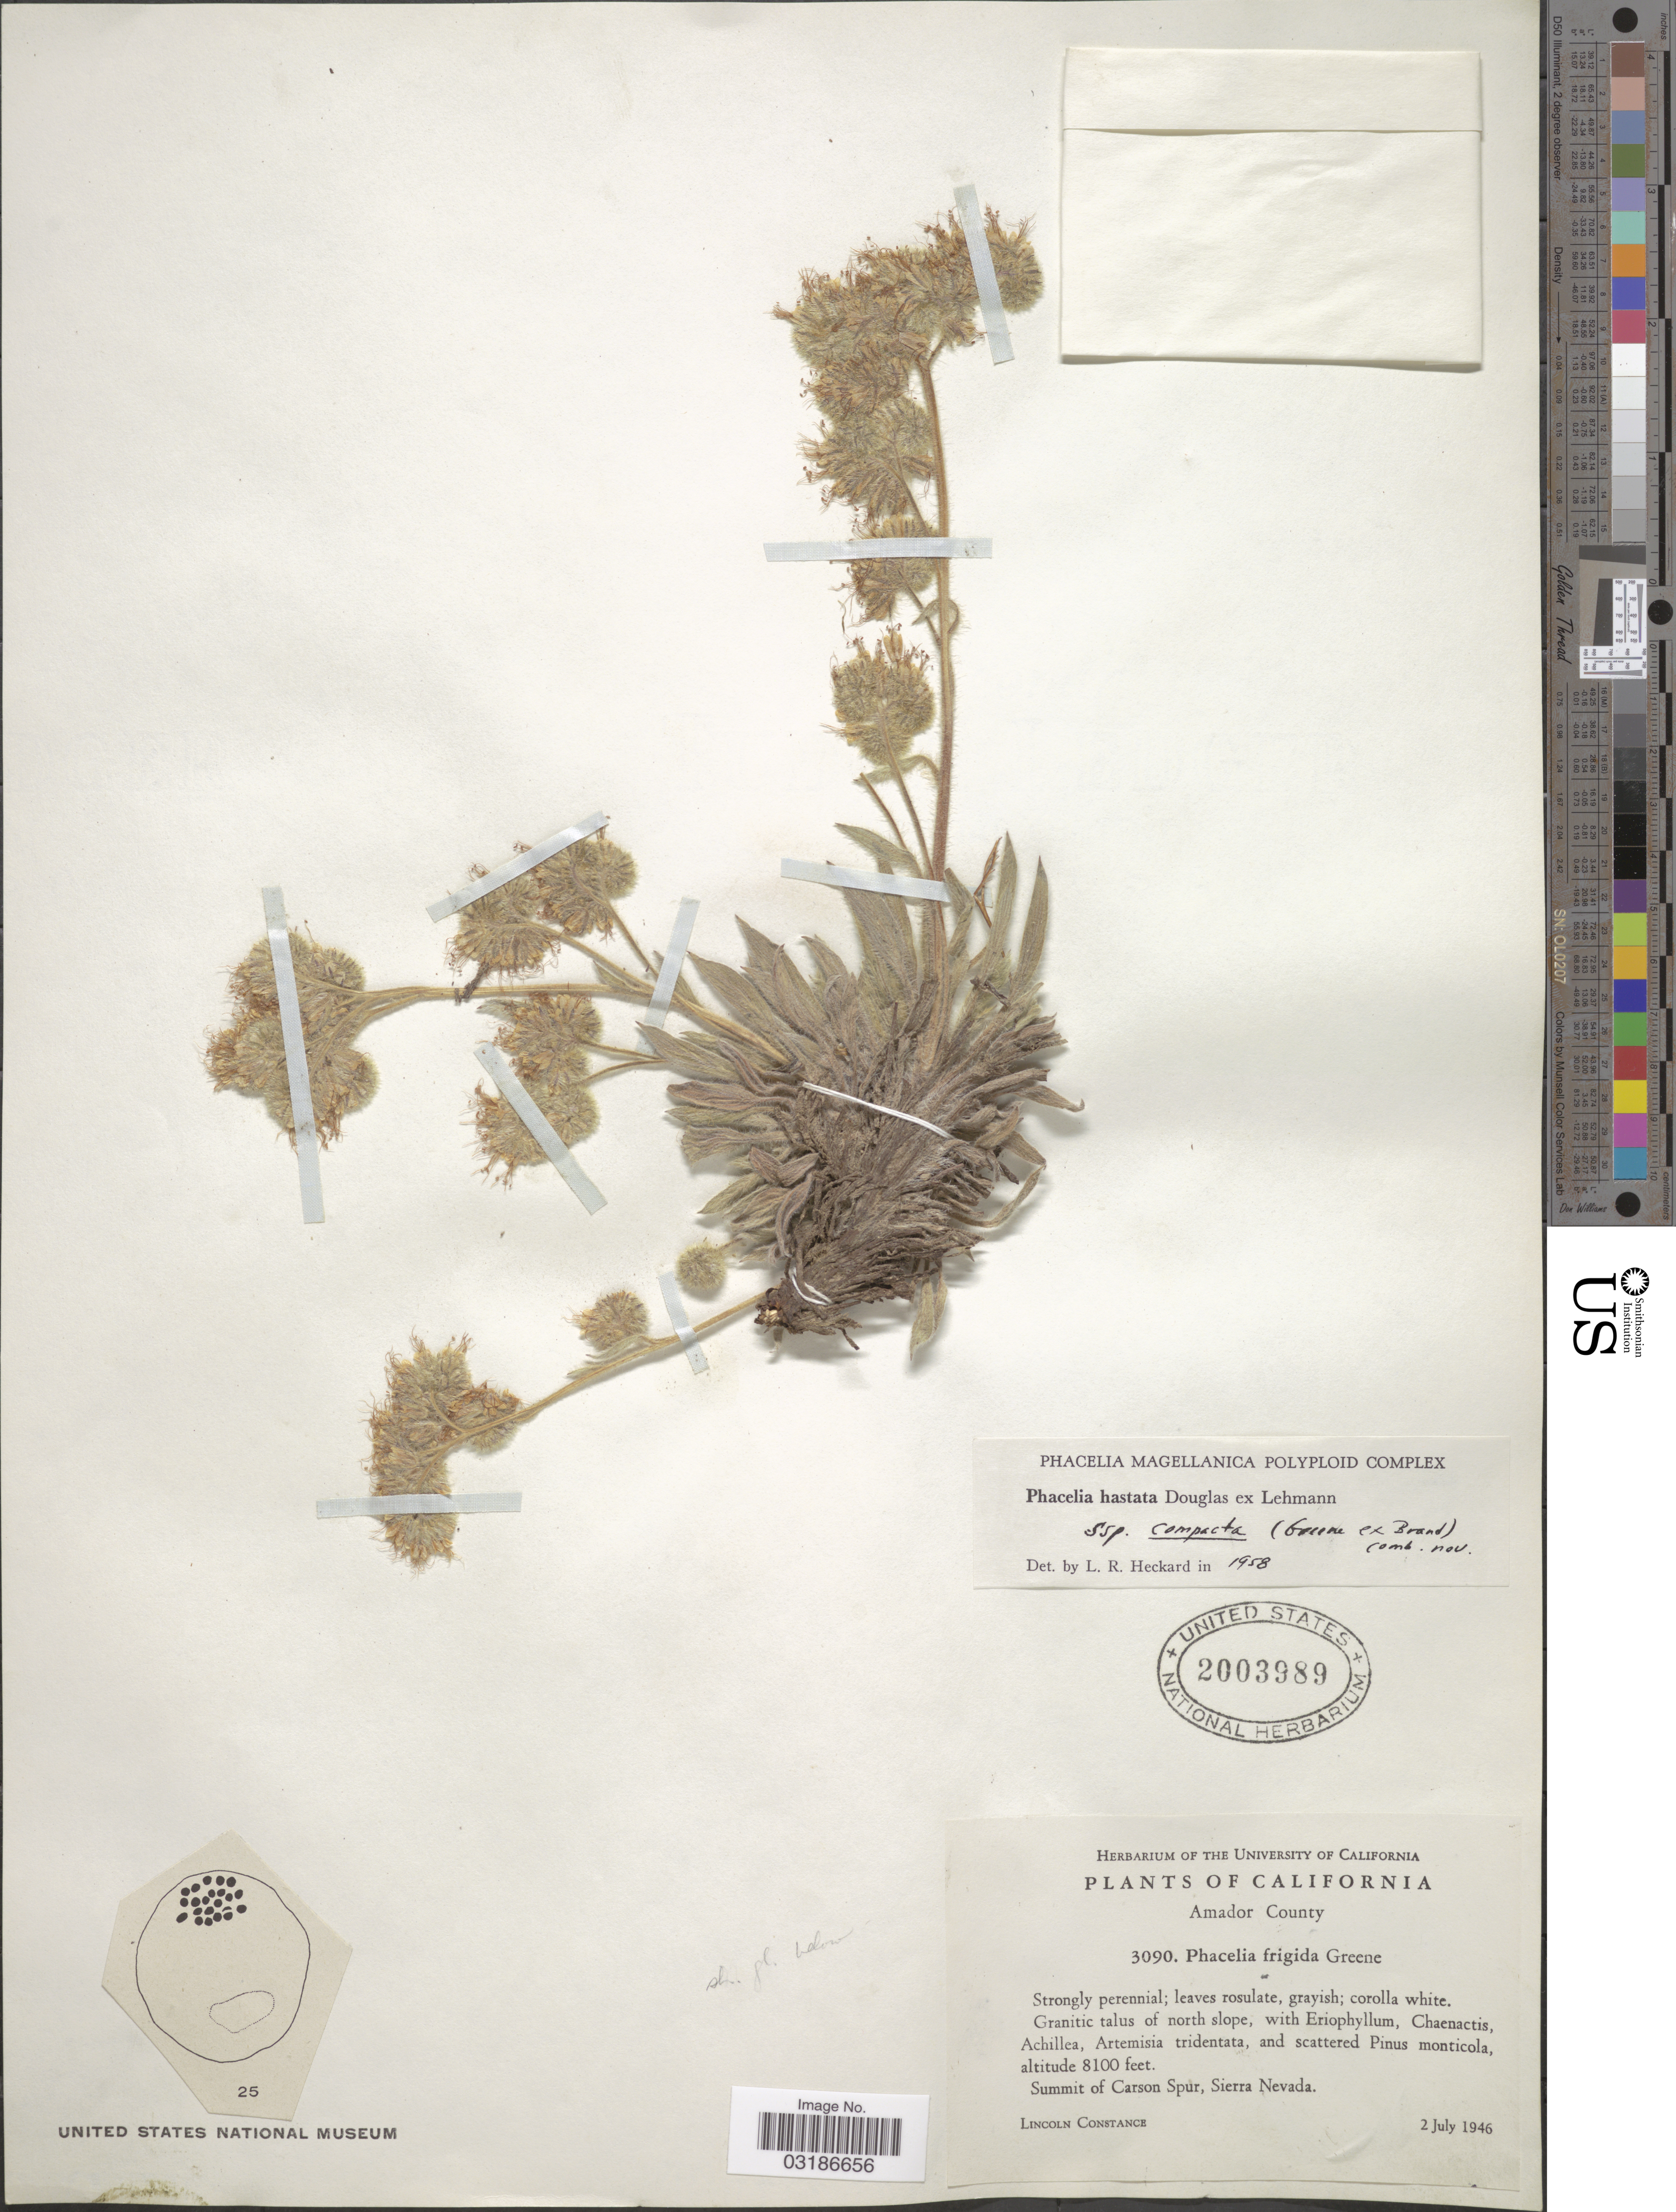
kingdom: Plantae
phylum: Tracheophyta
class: Magnoliopsida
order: Boraginales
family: Hydrophyllaceae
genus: Phacelia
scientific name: Phacelia hastata subsp. compacta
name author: (Brand) Heckard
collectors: L. Constance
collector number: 3090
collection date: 1946-07-02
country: United States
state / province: California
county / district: Amador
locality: Amador County, Summit of Carson Spur, Sierra Nevada.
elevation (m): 2469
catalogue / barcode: US 2003989